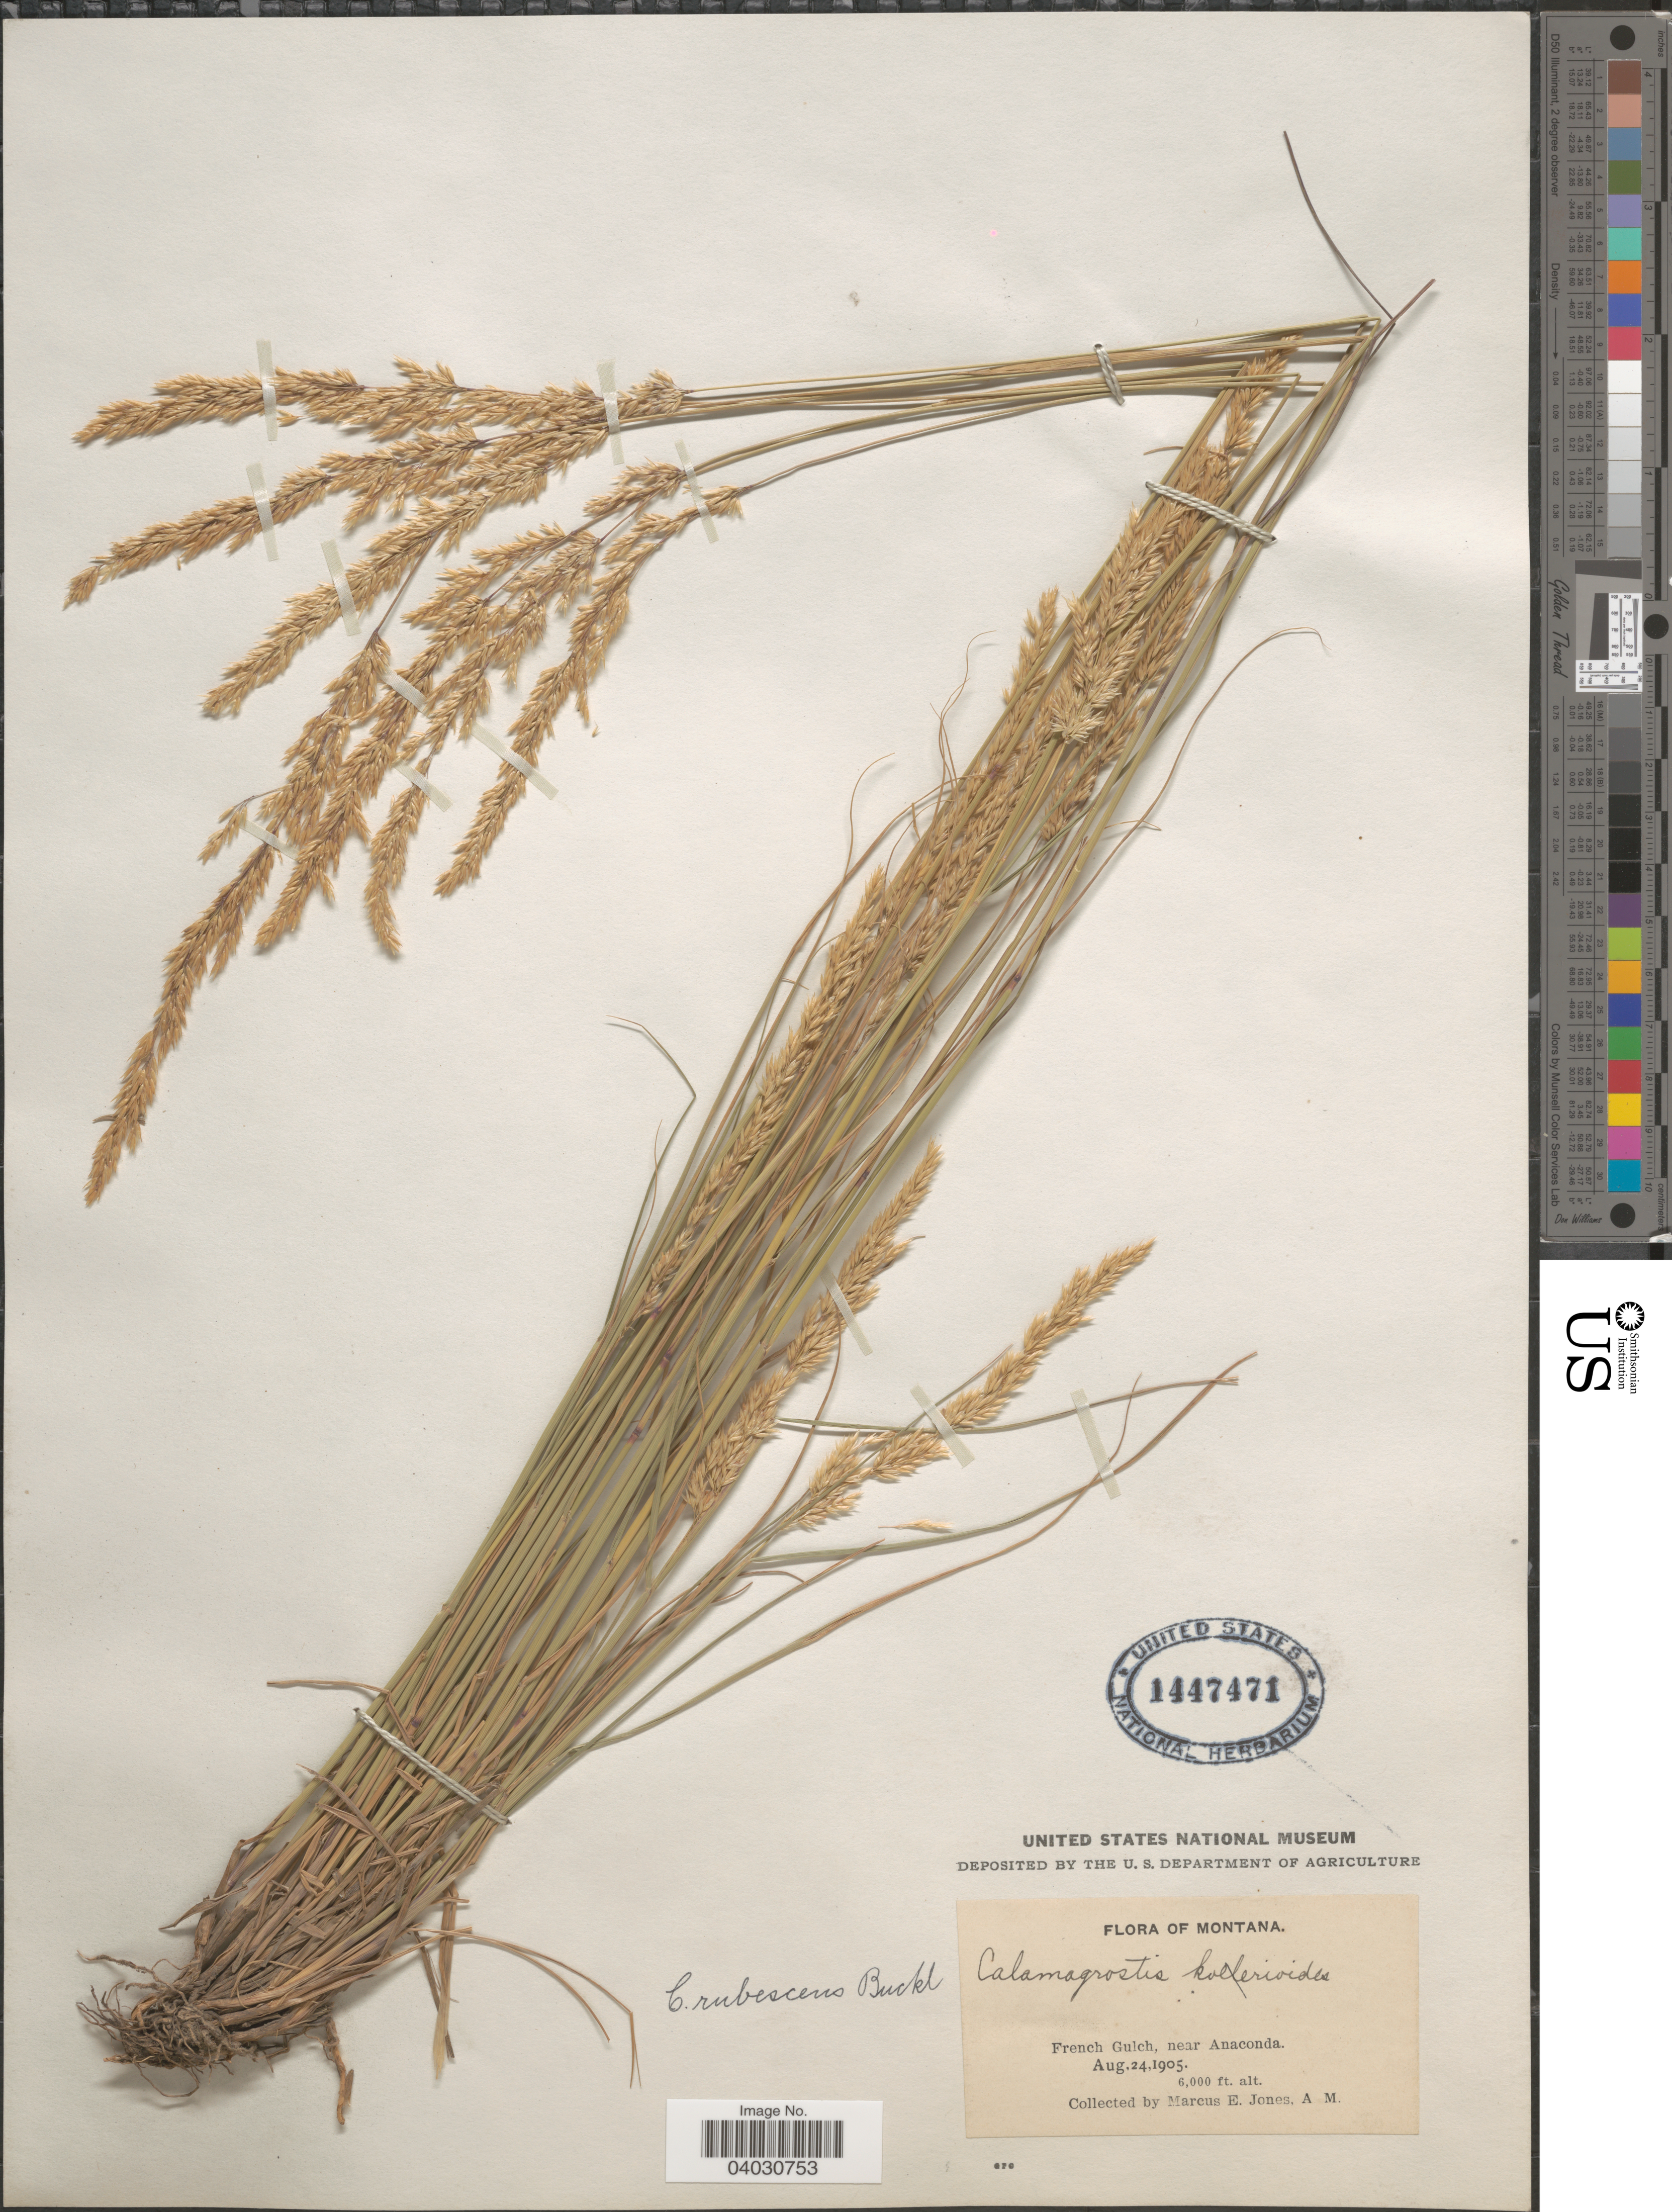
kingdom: Plantae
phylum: Tracheophyta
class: Liliopsida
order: Poales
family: Poaceae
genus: Calamagrostis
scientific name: Calamagrostis rubescens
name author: Buckley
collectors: M. E. Jones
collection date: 1905-08-24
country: United States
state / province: Montana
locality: French Gulch, near Anaconda.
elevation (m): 1829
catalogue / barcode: US 1447471